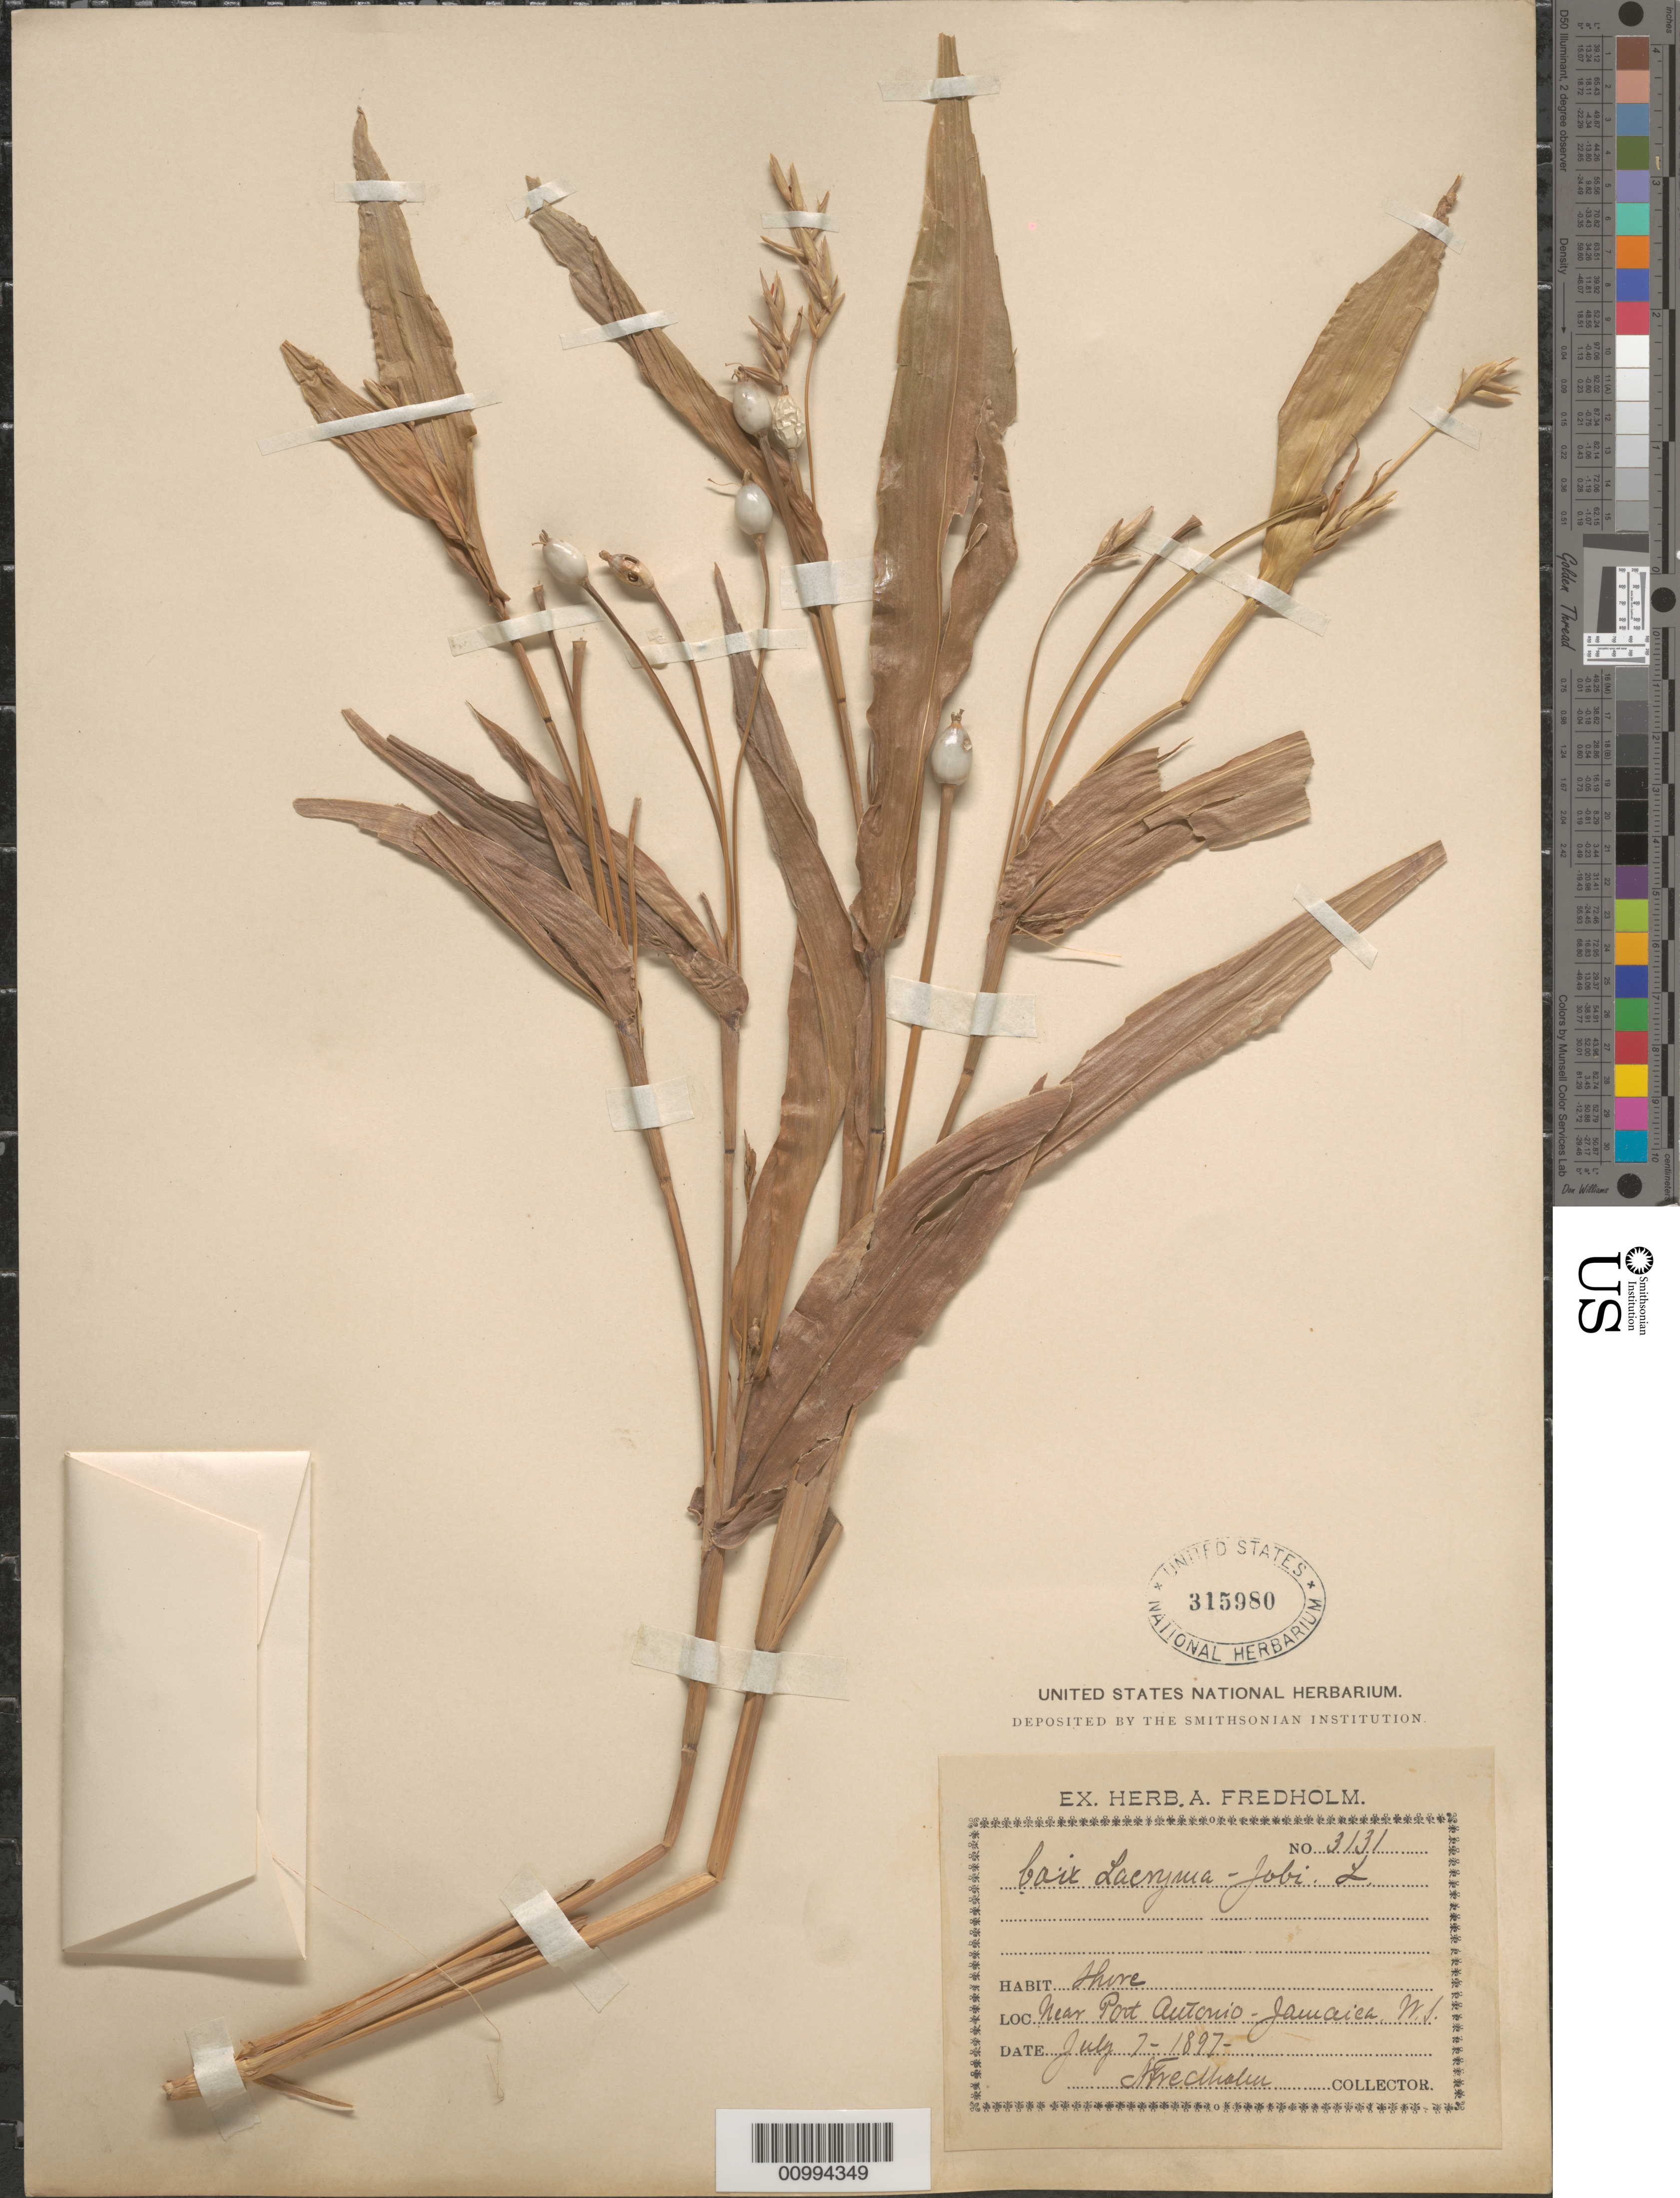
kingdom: Plantae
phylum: Tracheophyta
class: Liliopsida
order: Poales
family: Poaceae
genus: Coix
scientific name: Coix lacryma-jobi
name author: L.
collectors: A. Fredholm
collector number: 3131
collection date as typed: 07 Jul 1897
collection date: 1897-07-07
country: Jamaica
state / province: Portland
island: Jamaica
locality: Port Antonio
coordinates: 0 N, 0 E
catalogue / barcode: US 315980